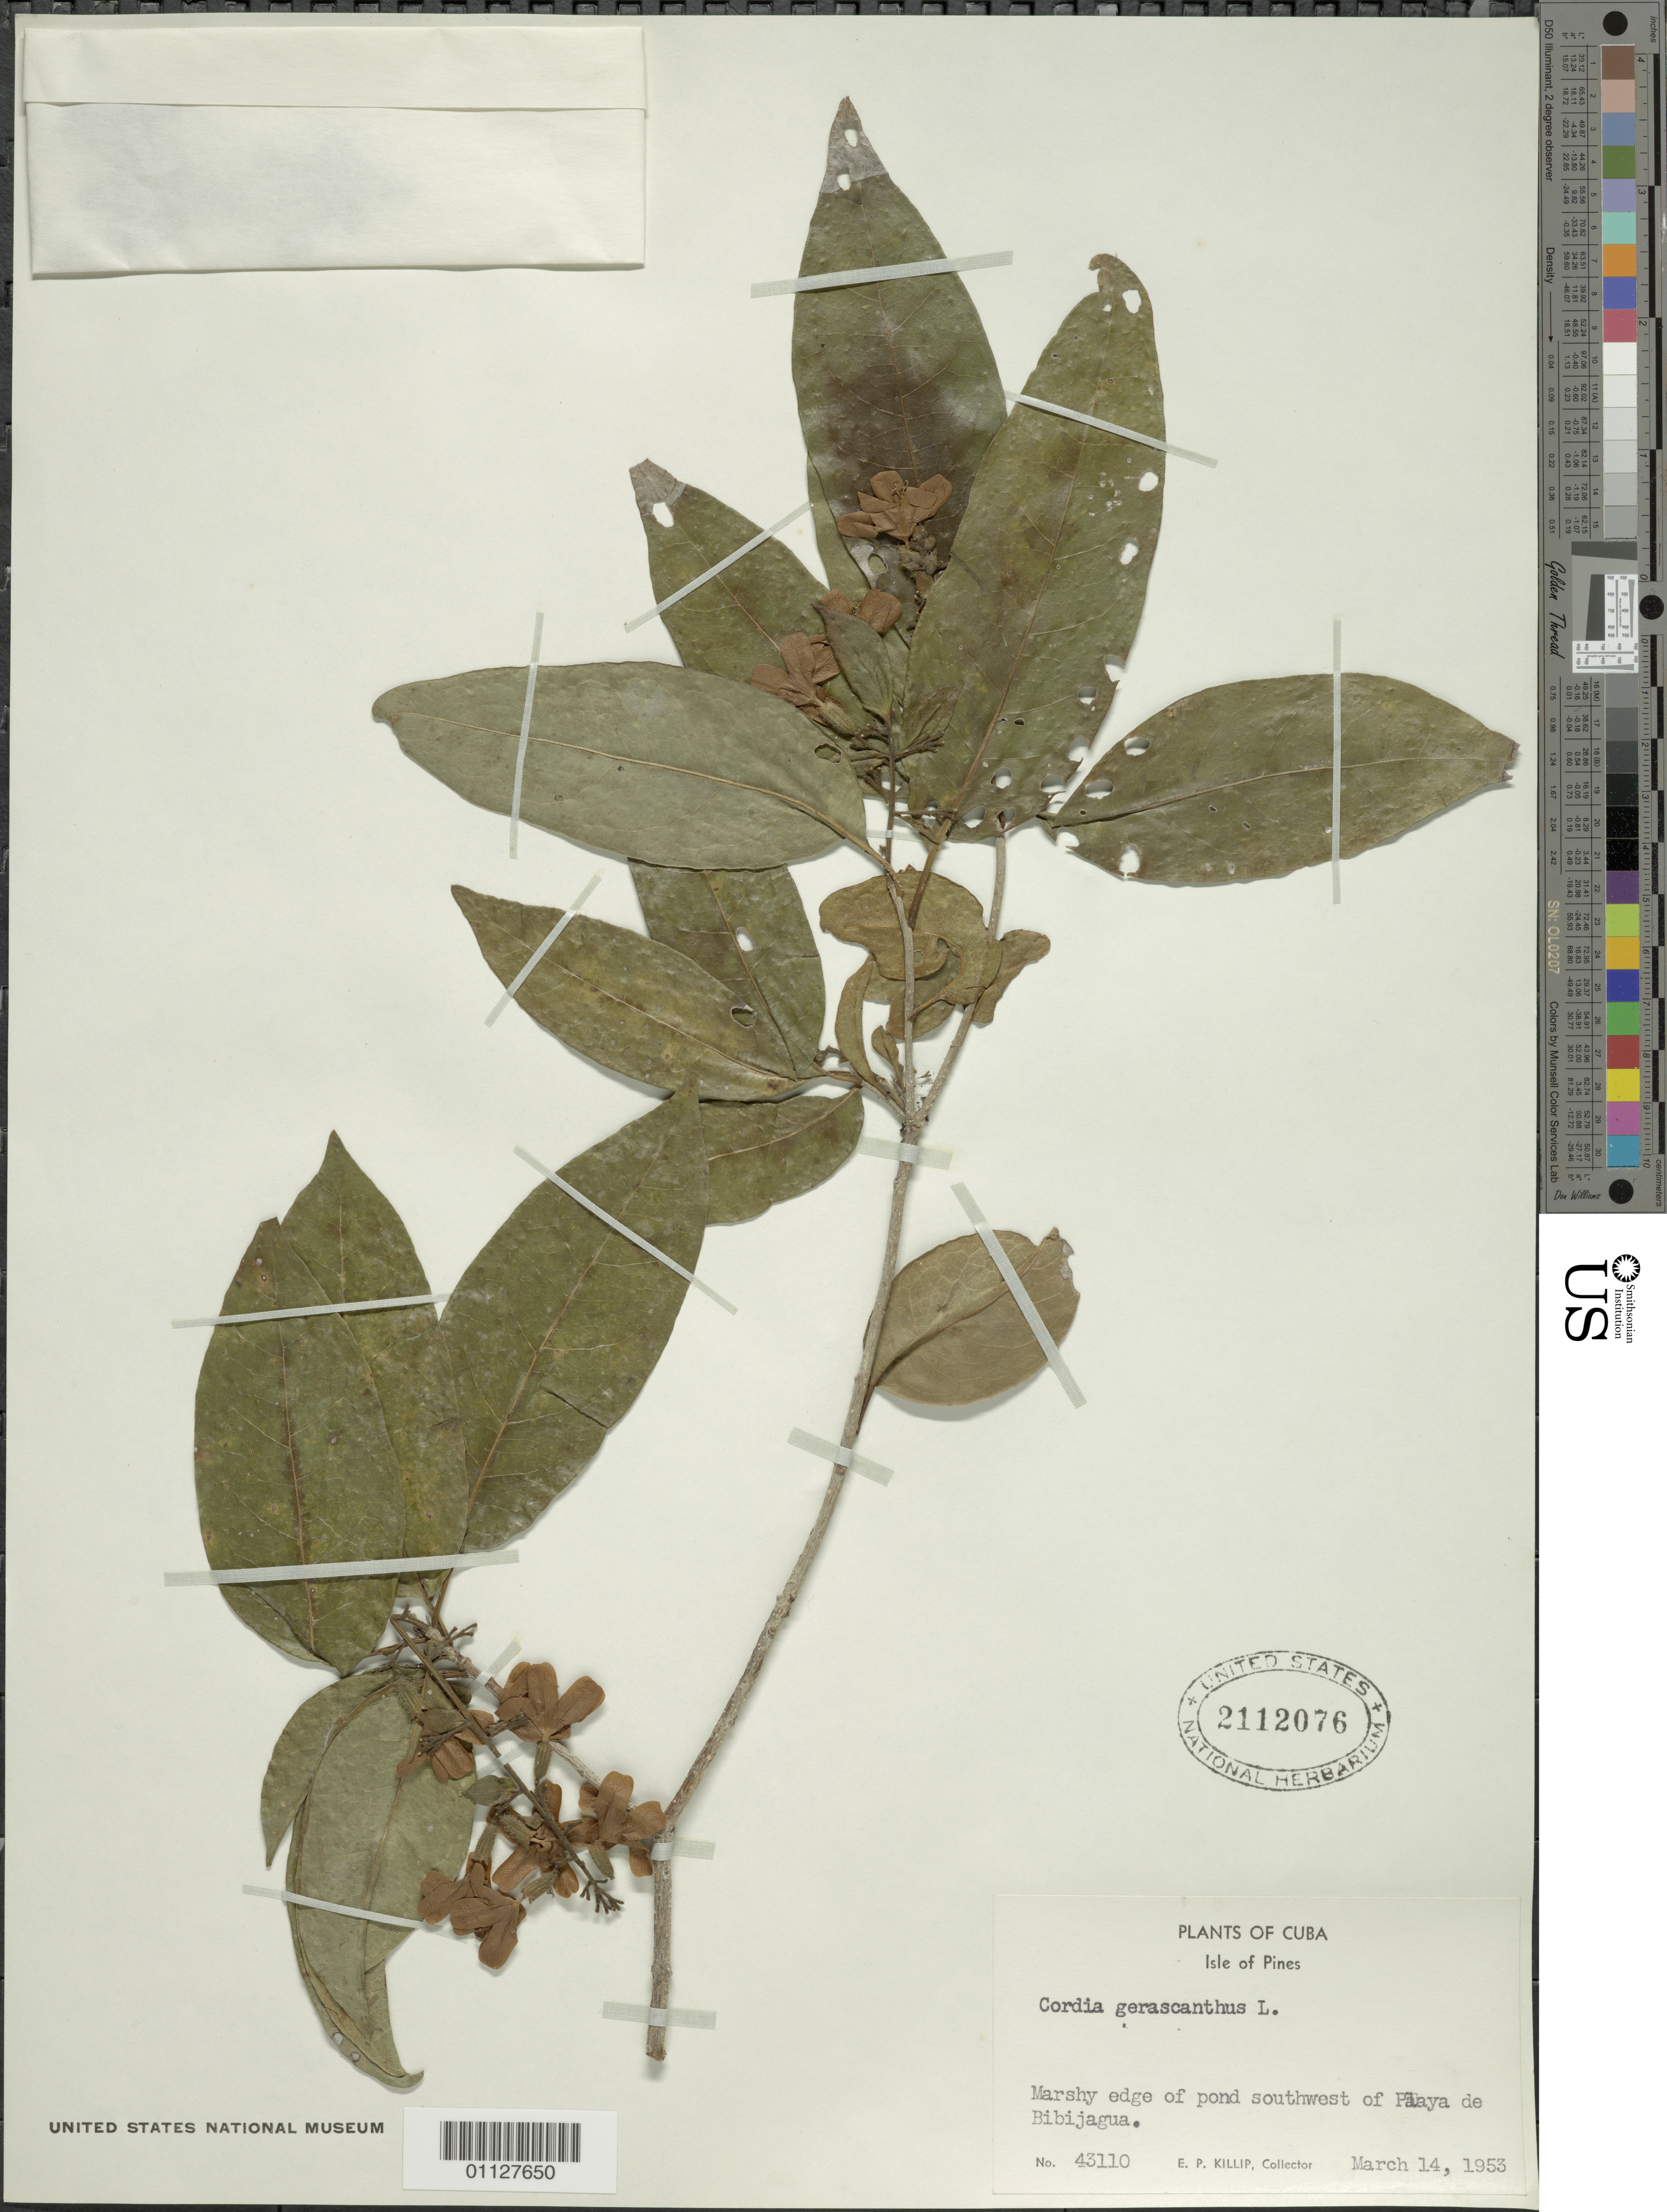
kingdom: Plantae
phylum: Tracheophyta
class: Magnoliopsida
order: Boraginales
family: Cordiaceae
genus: Cordia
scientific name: Cordia gerascanthus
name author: L.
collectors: E. P. Killip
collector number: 43110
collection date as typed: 14 Mar 1953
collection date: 1953-03-14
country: Cuba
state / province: Isla de La Juventud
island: Isla de la Juventud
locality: Marshy edge of pond SW of Playa de Bibijagua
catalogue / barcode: US 2112076